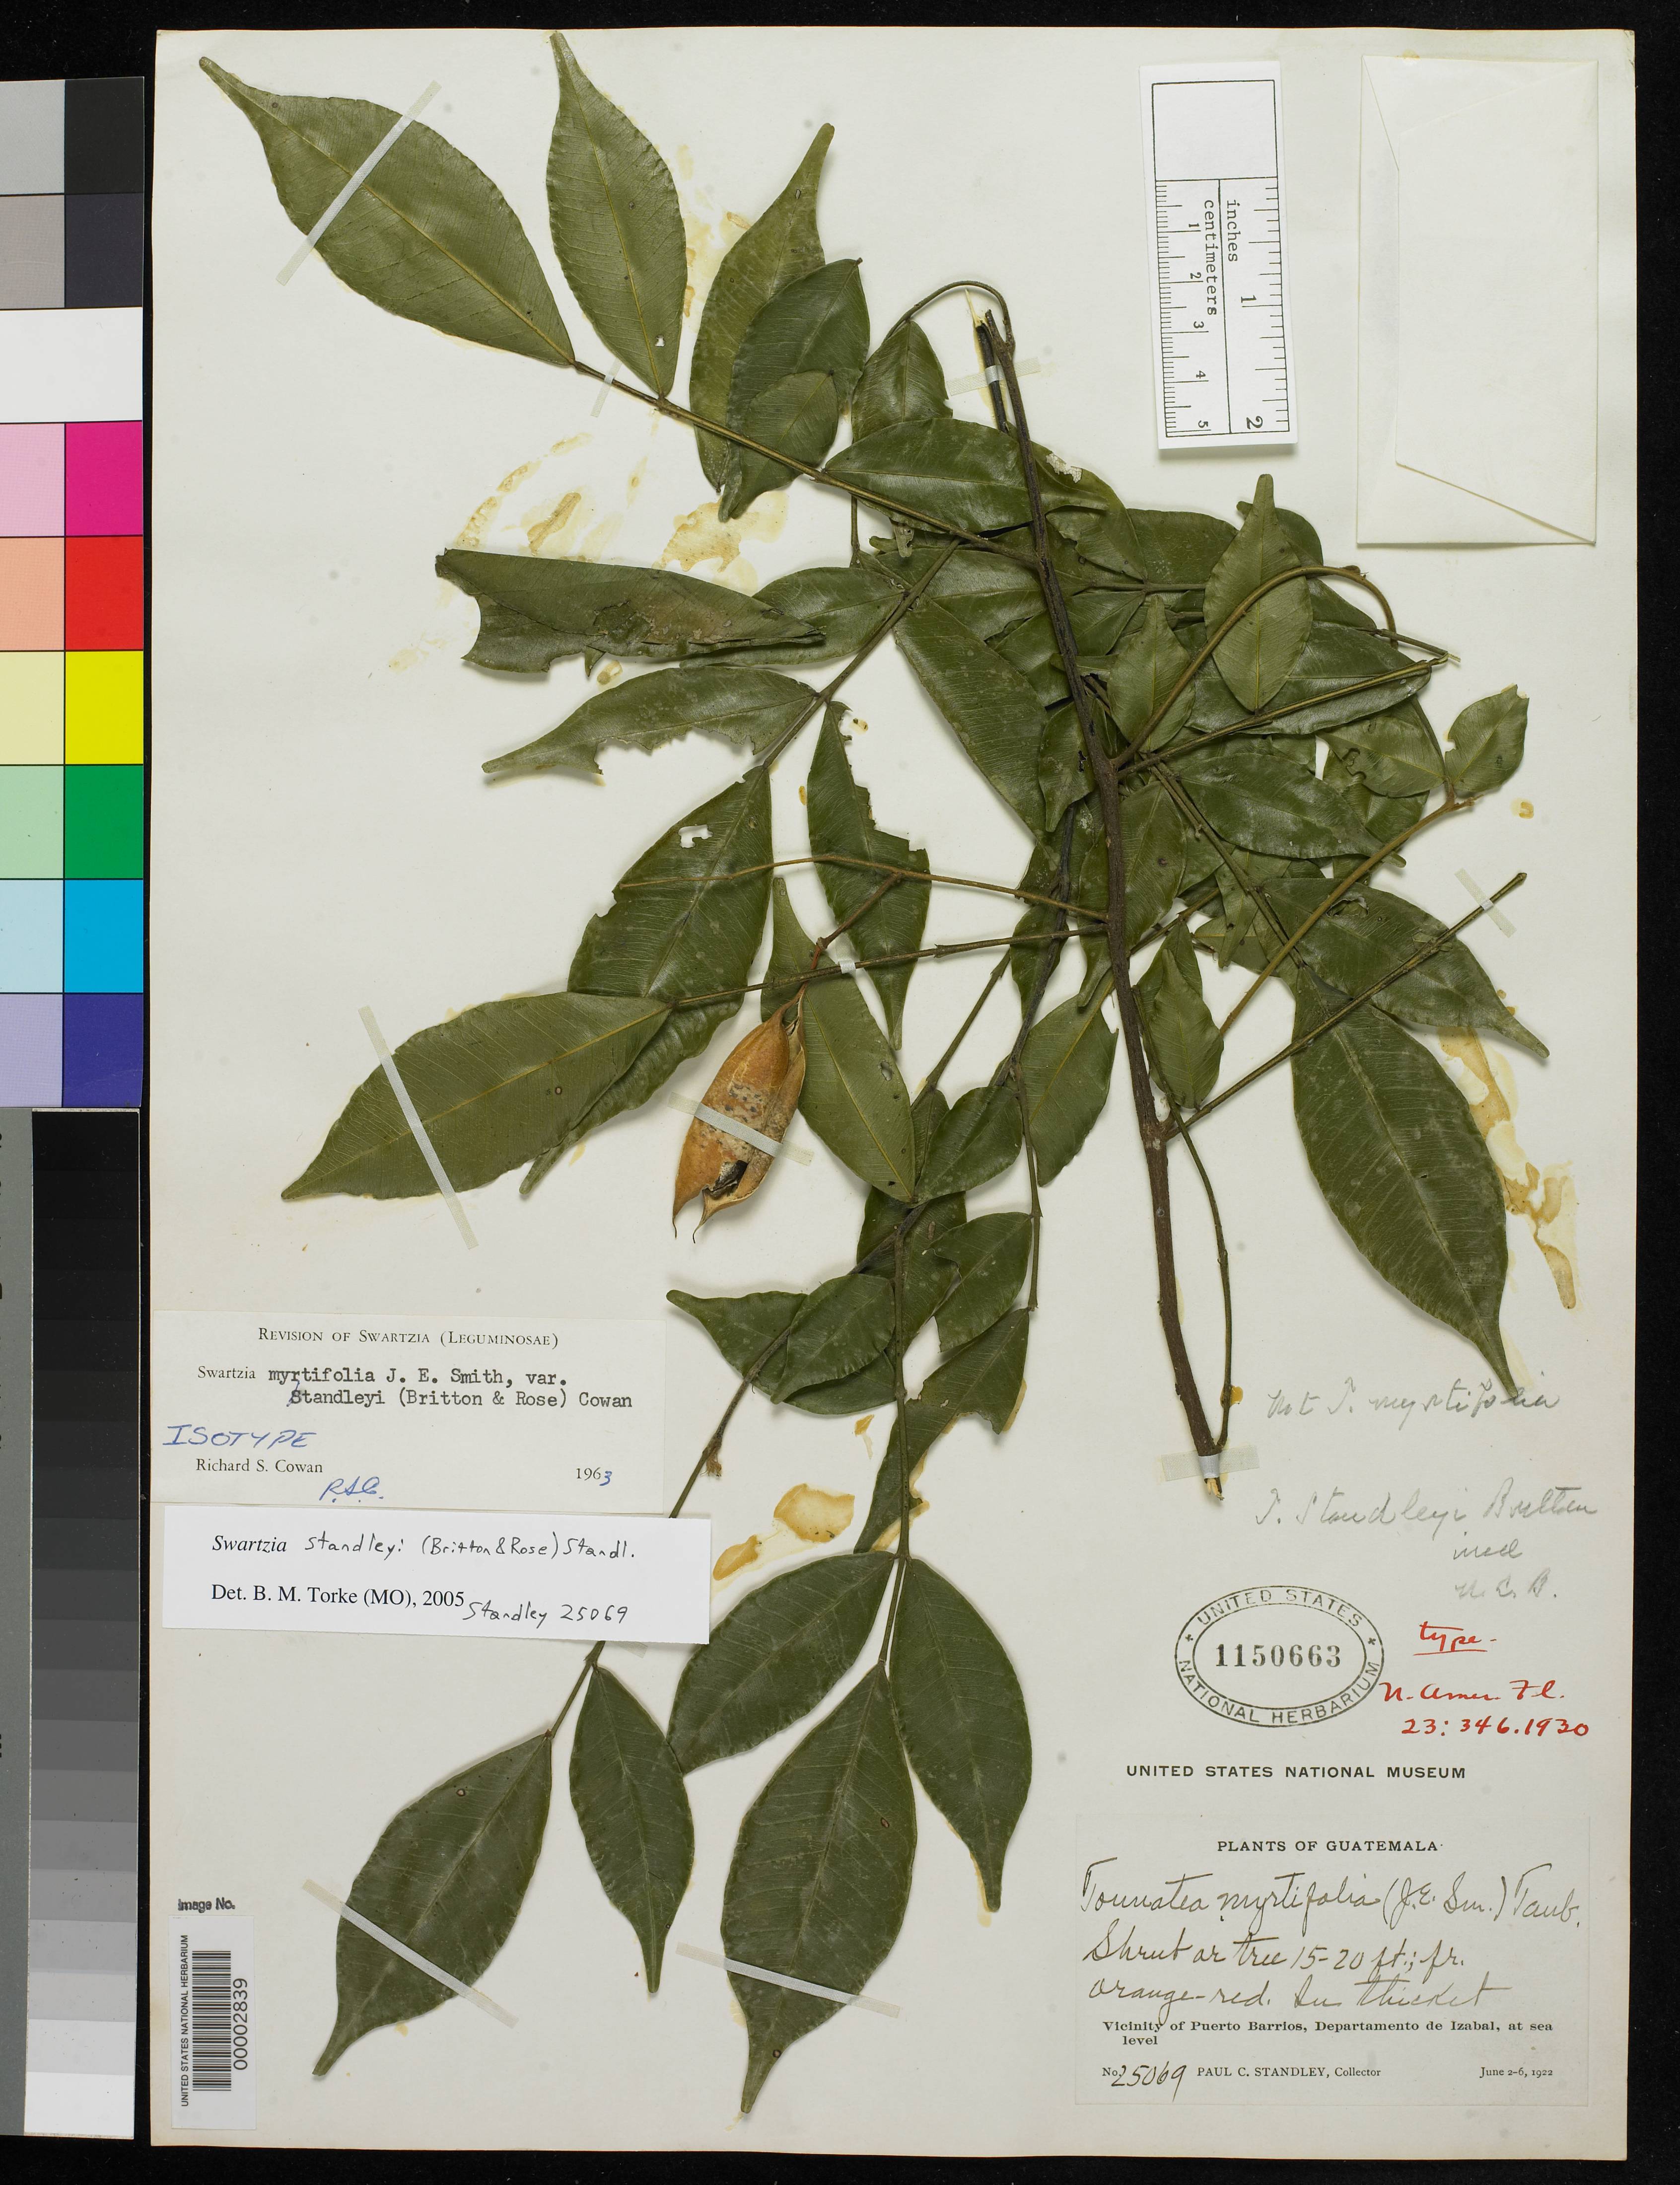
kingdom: Plantae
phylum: Tracheophyta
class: Magnoliopsida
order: Fabales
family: Fabaceae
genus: Tounatea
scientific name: Tounatea standleyi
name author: Britton & Rose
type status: Isotype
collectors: P. C. Standley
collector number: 25069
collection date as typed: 02 Jun 1922 to 06 Jun 1922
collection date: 1922-06-02/1922-06-06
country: Guatemala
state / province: Izabal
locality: Vicinity of Puerto Barrios, sea level.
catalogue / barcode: US 1150663